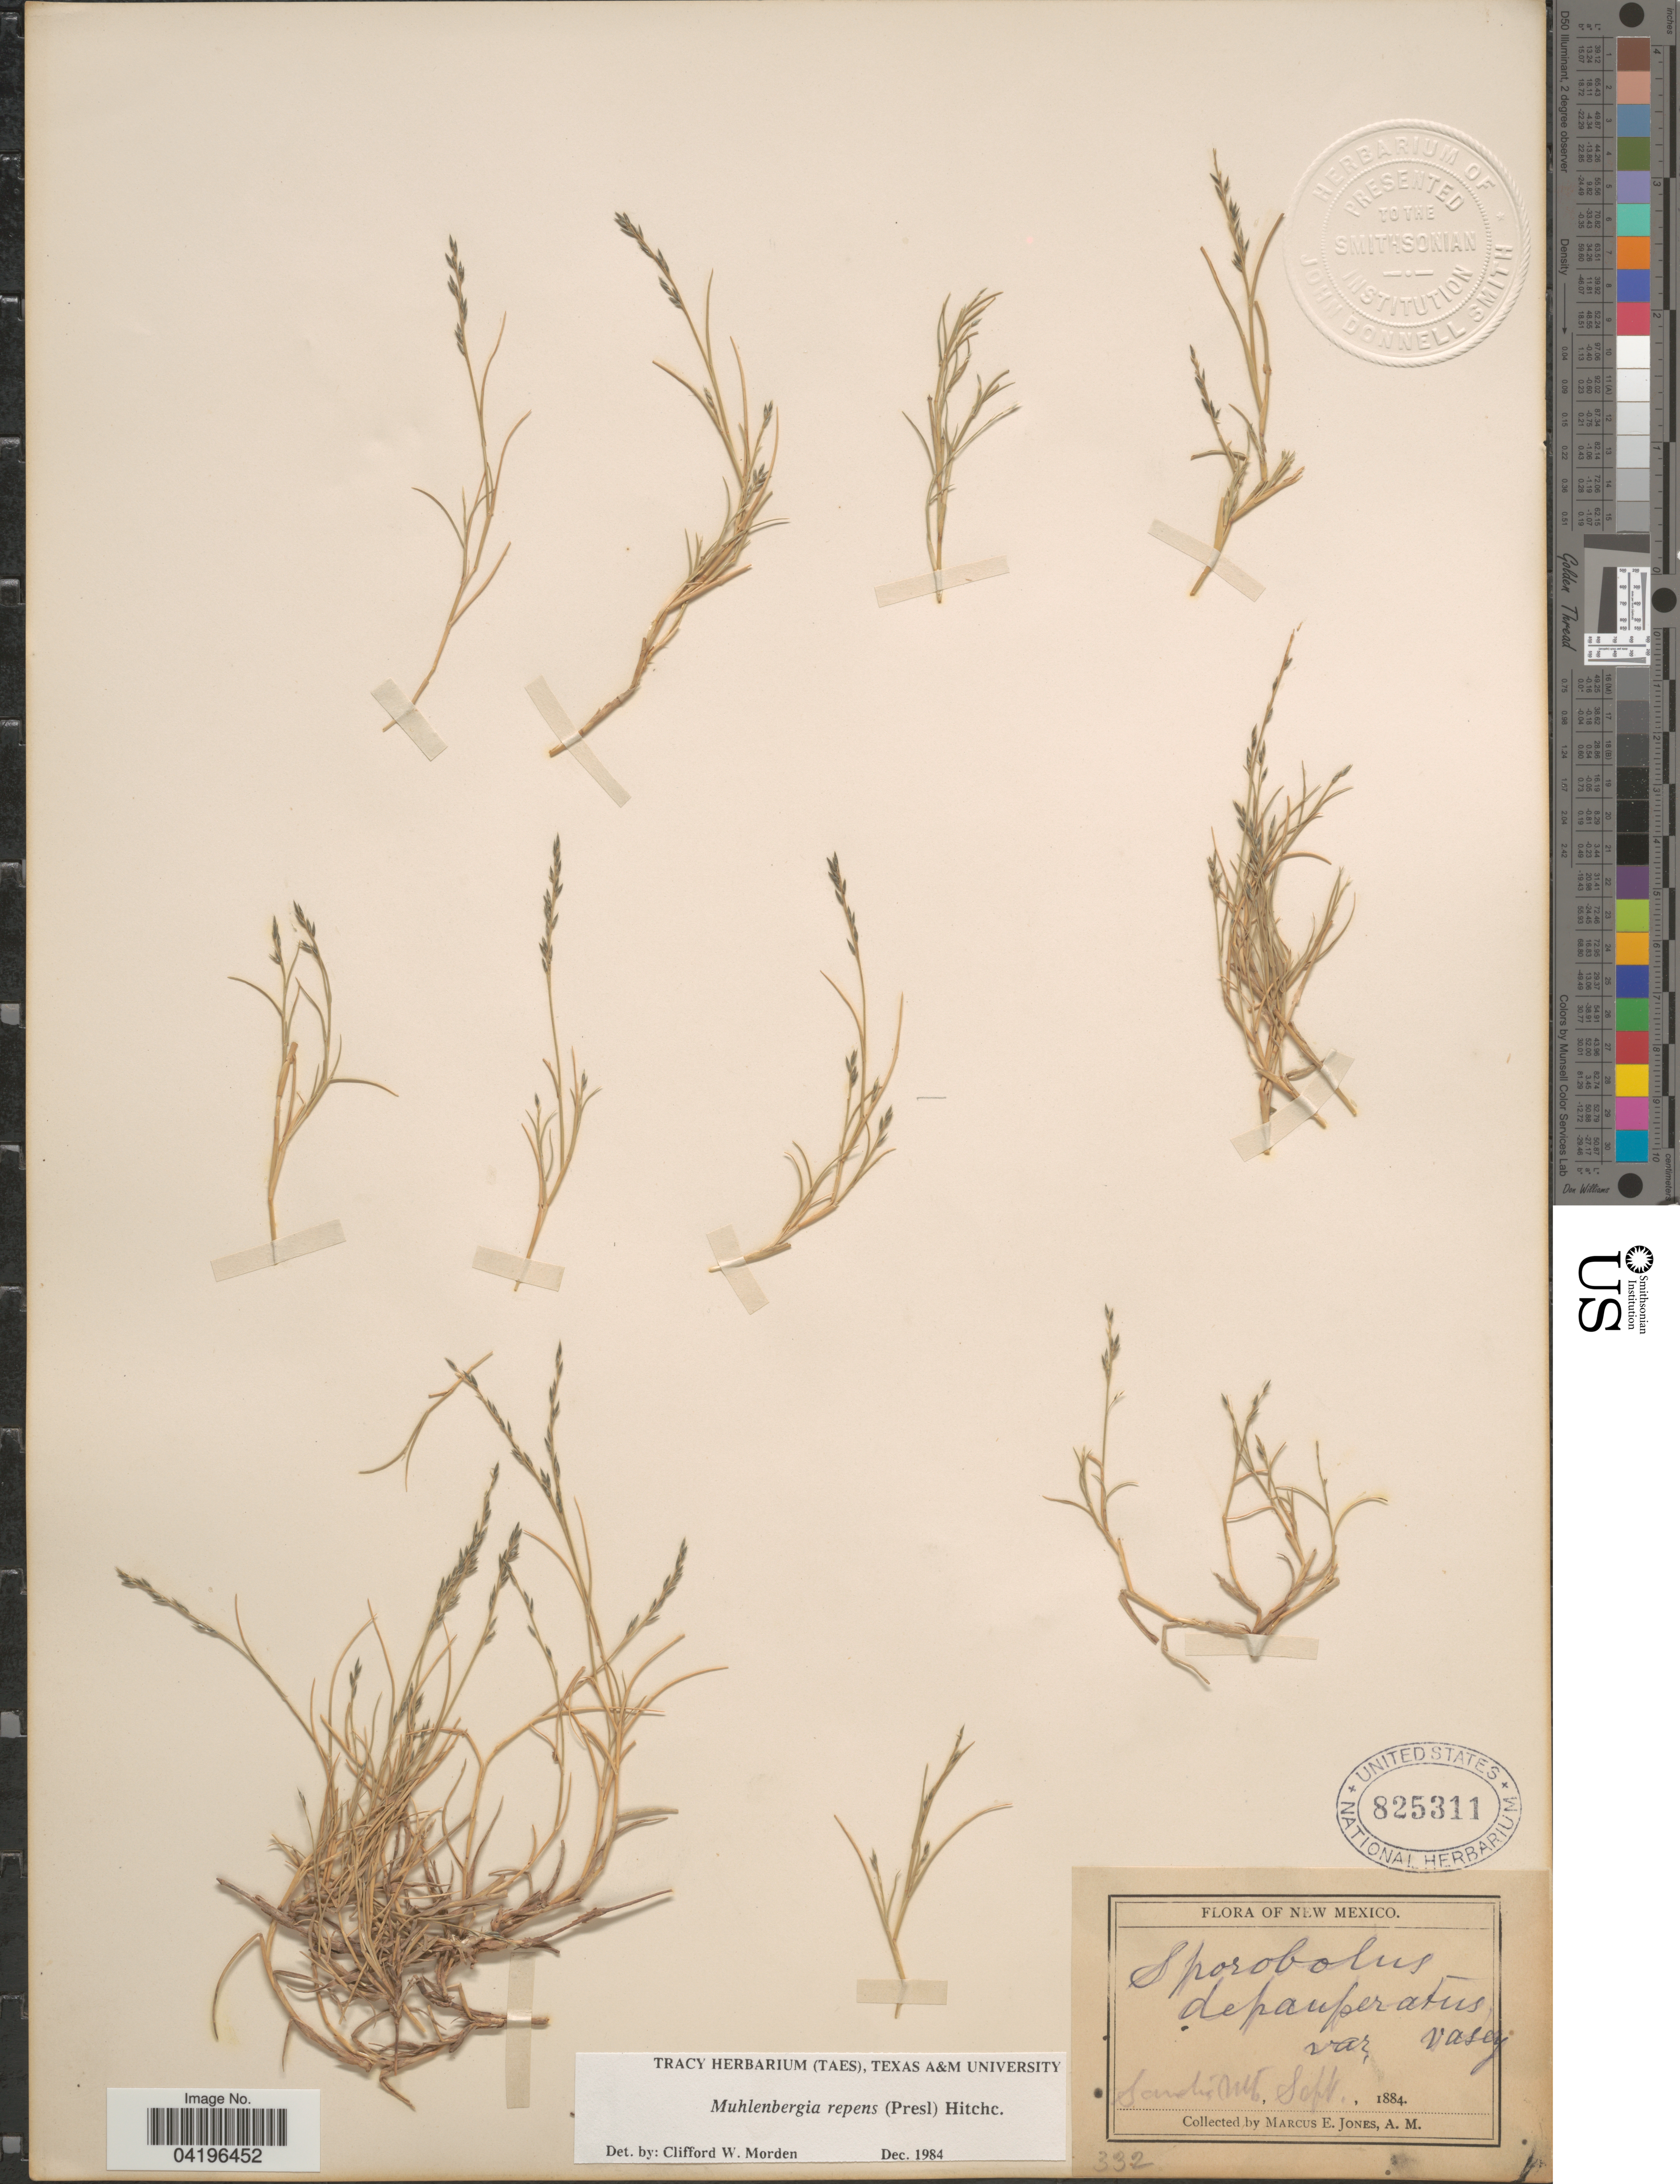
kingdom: Plantae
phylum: Tracheophyta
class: Liliopsida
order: Poales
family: Poaceae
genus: Muhlenbergia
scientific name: Muhlenbergia repens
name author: (J. Presl) Hitchc.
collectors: M. E. Jones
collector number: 332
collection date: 1884-09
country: United States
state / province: New Mexico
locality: Sandia Mts.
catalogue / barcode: US 825311